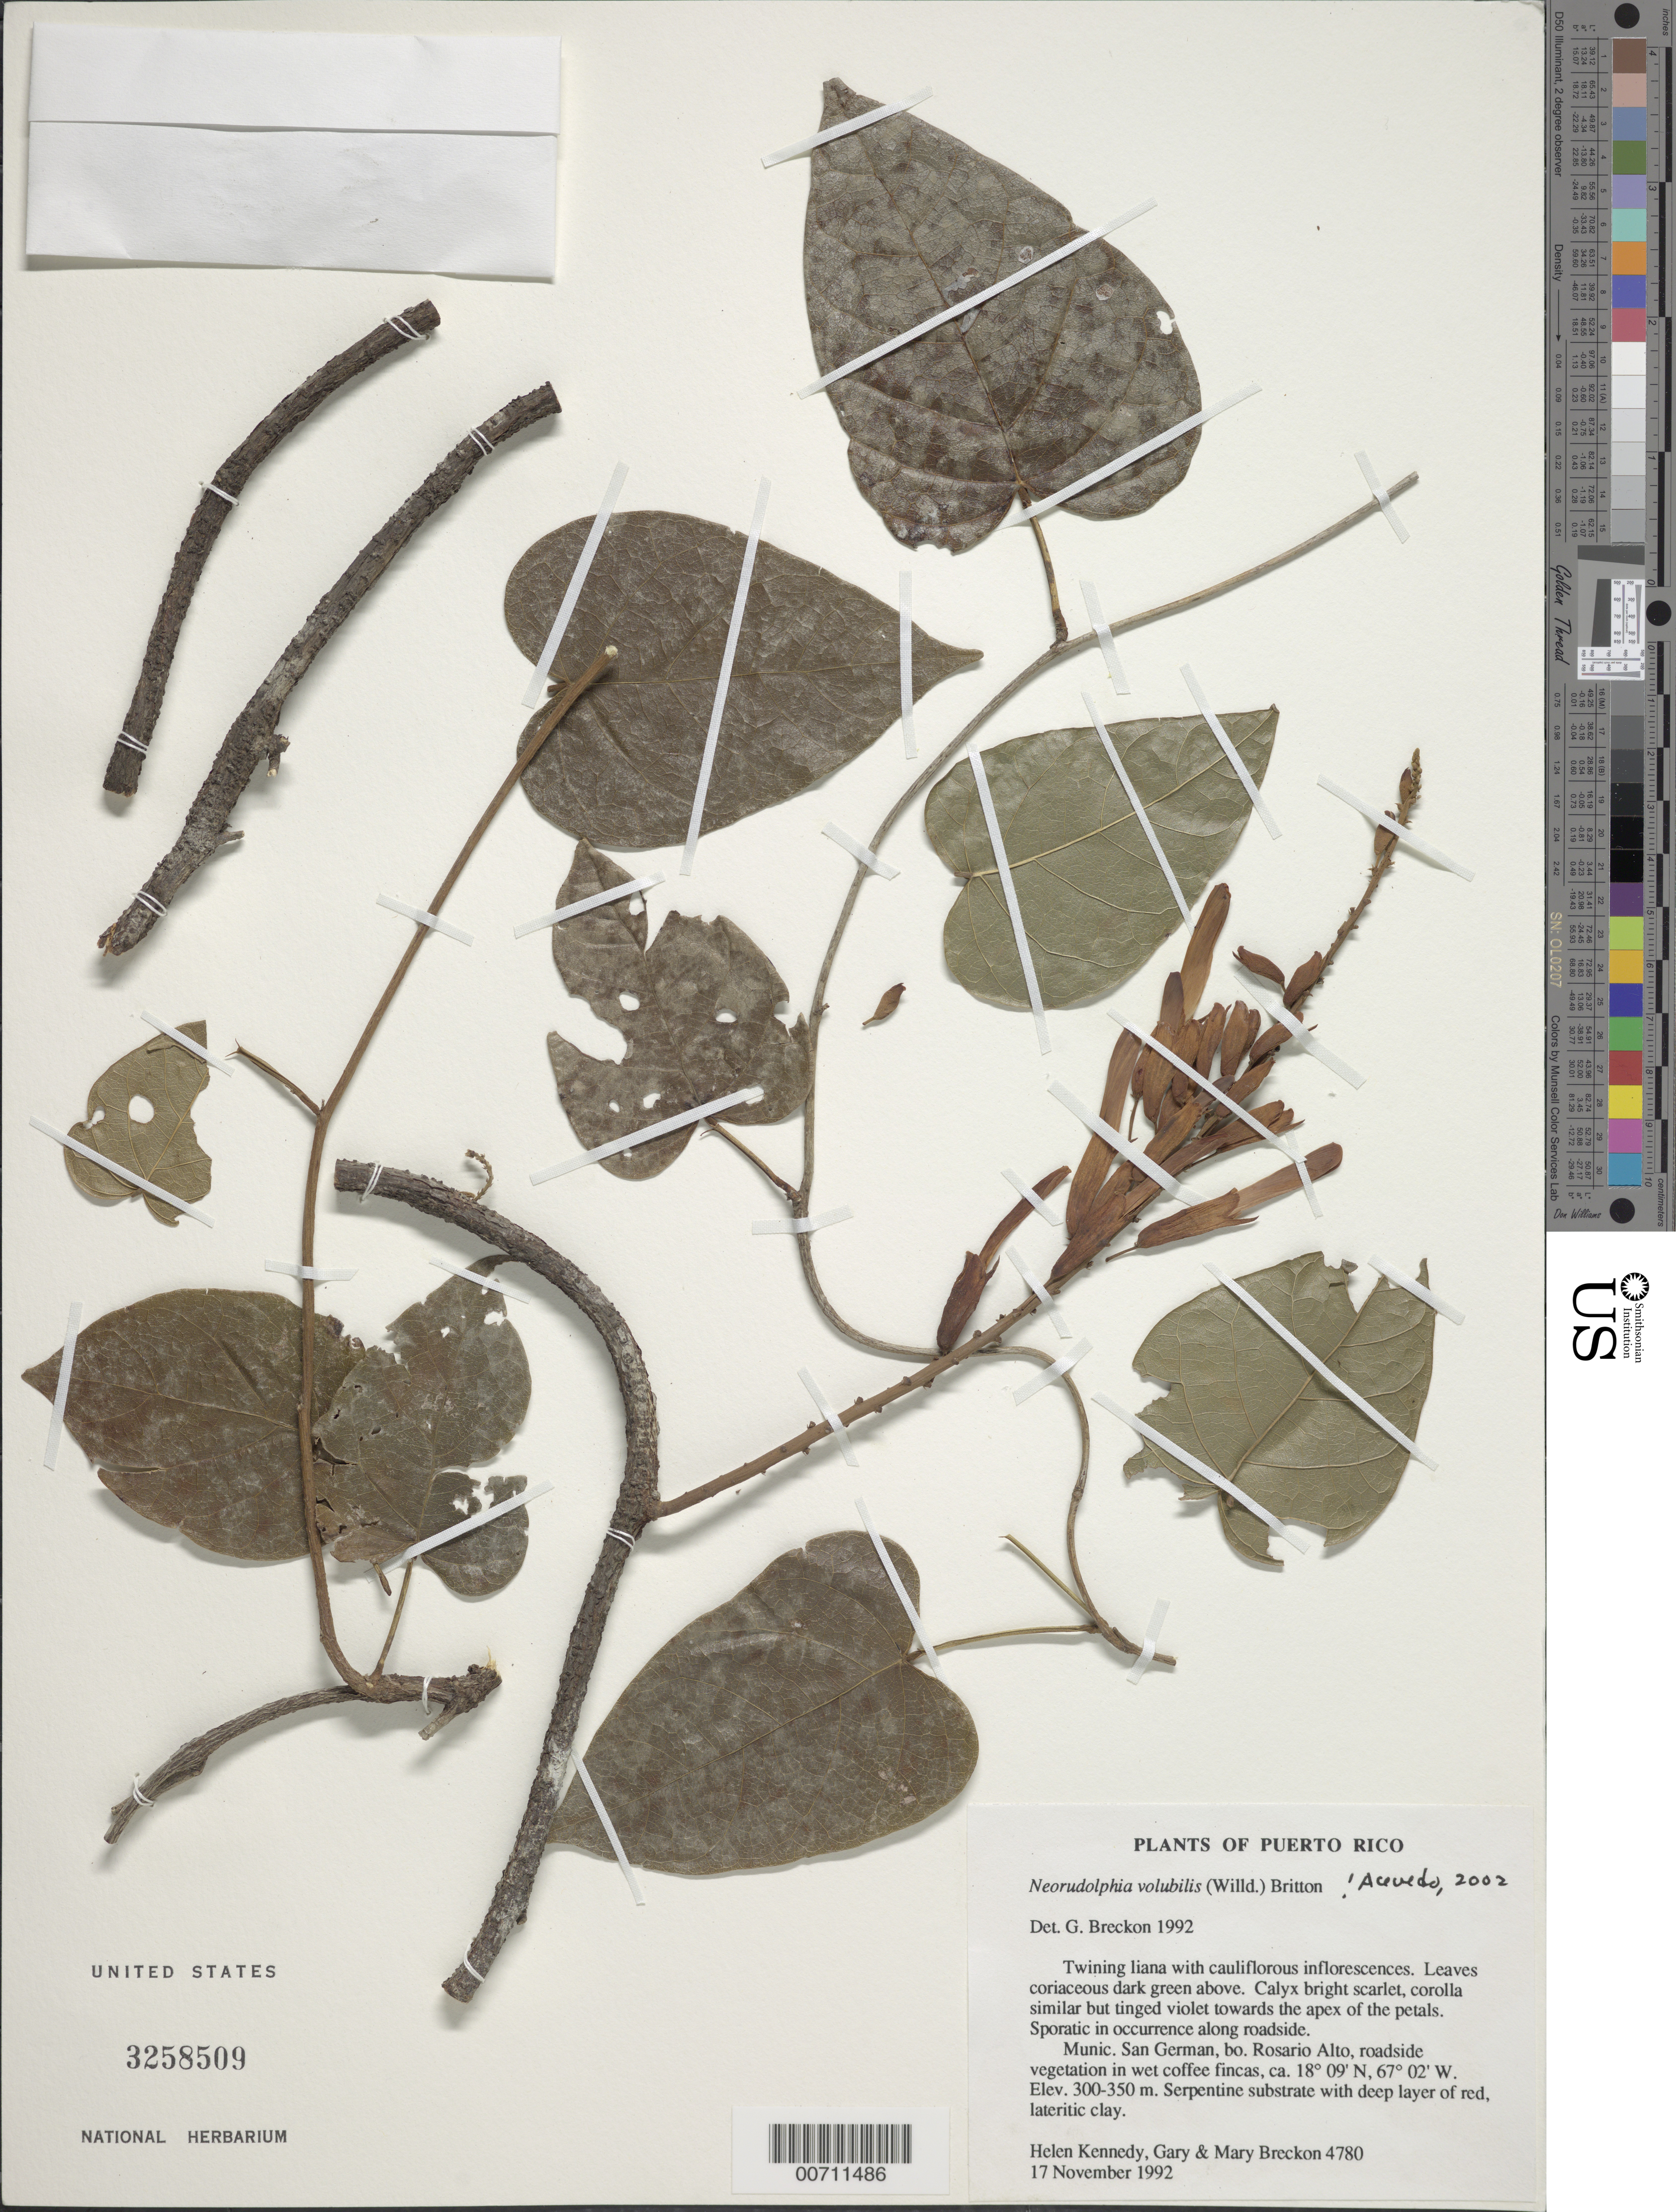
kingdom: Plantae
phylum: Tracheophyta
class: Magnoliopsida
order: Fabales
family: Fabaceae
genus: Rhodopis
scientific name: Rhodopis volubilis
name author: (Willd.) L.P. Queiroz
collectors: H. Kennedy, G. J. Breckon & M. Breckon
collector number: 4780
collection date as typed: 17 Nov 1992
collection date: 1992-11-17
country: Puerto Rico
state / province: San German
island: Greater Antilles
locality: Bo. Rosario Alto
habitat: Roadside vegetation in wet coffee fincas, serpentine substrate w/deep layer of red, lateritic clay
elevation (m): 300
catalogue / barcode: US 3258509